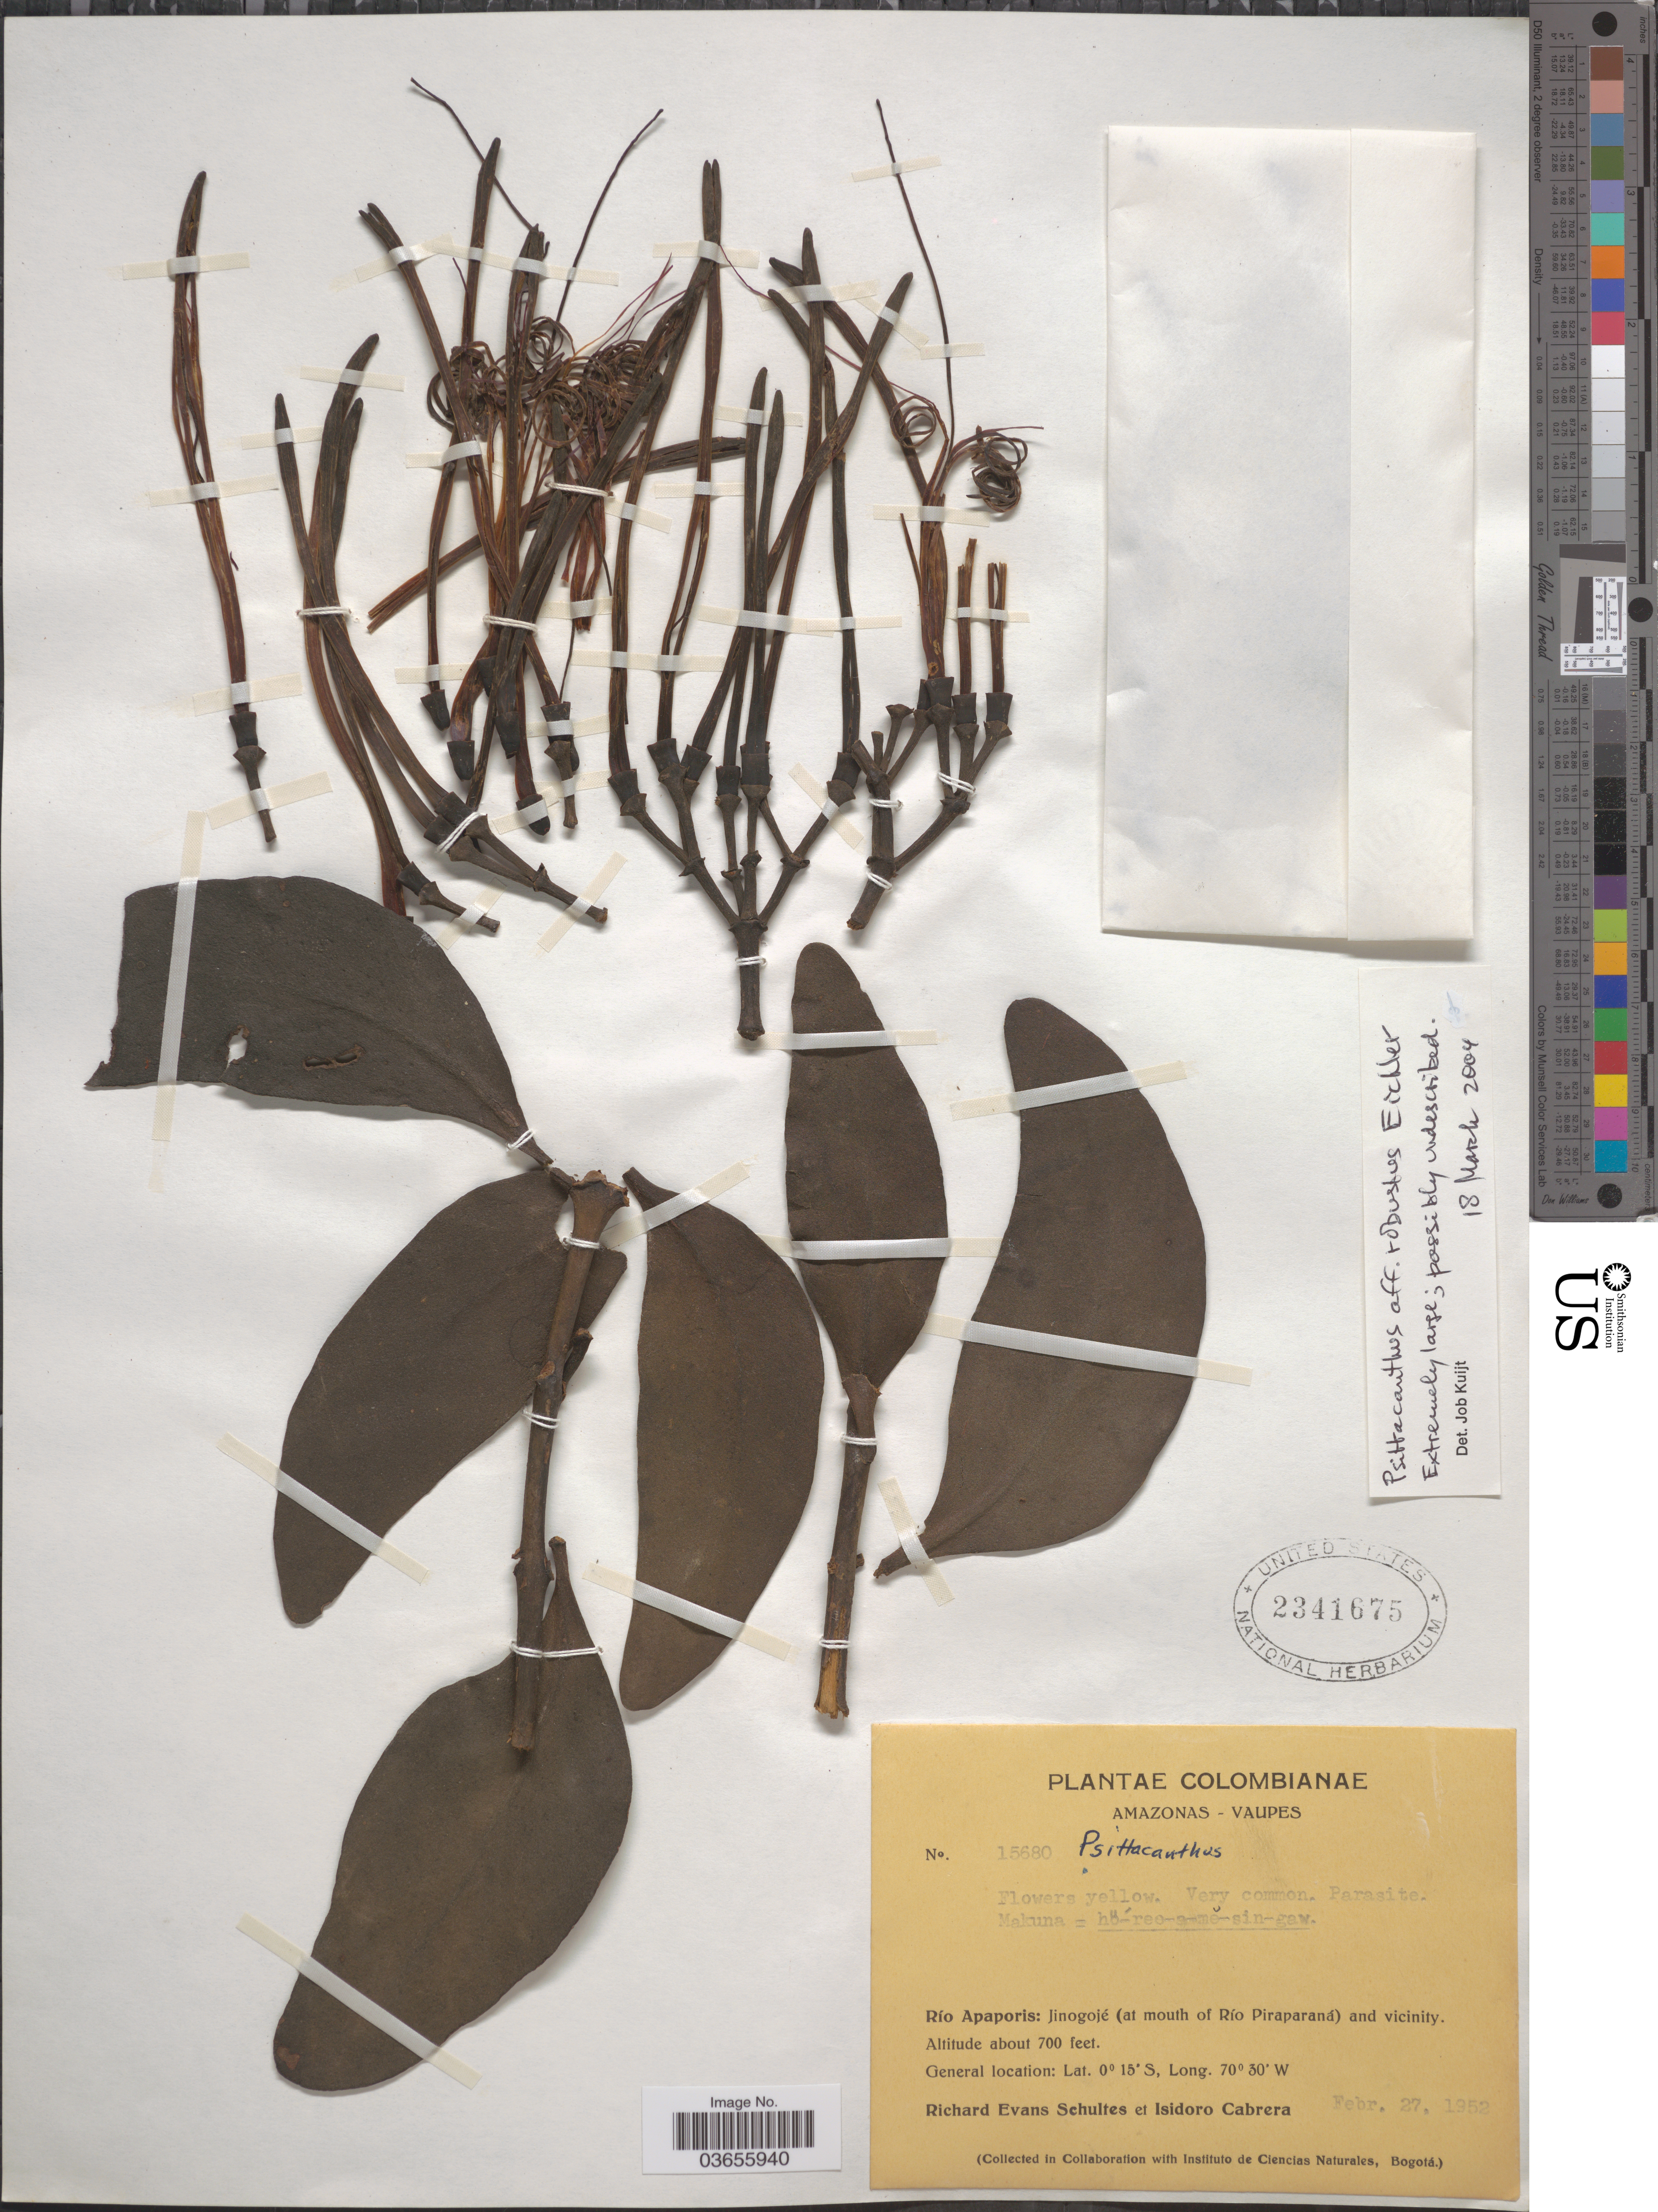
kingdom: Plantae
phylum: Tracheophyta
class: Magnoliopsida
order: Santalales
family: Loranthaceae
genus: Psittacanthus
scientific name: Psittacanthus robustus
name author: (Mart.) Mart.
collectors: R. E. Schultes & I. Cabrera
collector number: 15680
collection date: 1952-02-27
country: Colombia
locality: Amazonas-Vaupes. Río Apaporis: Jinogojé (at mouth of Río Piraparaná) and vicinity.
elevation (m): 213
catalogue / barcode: US 2341675